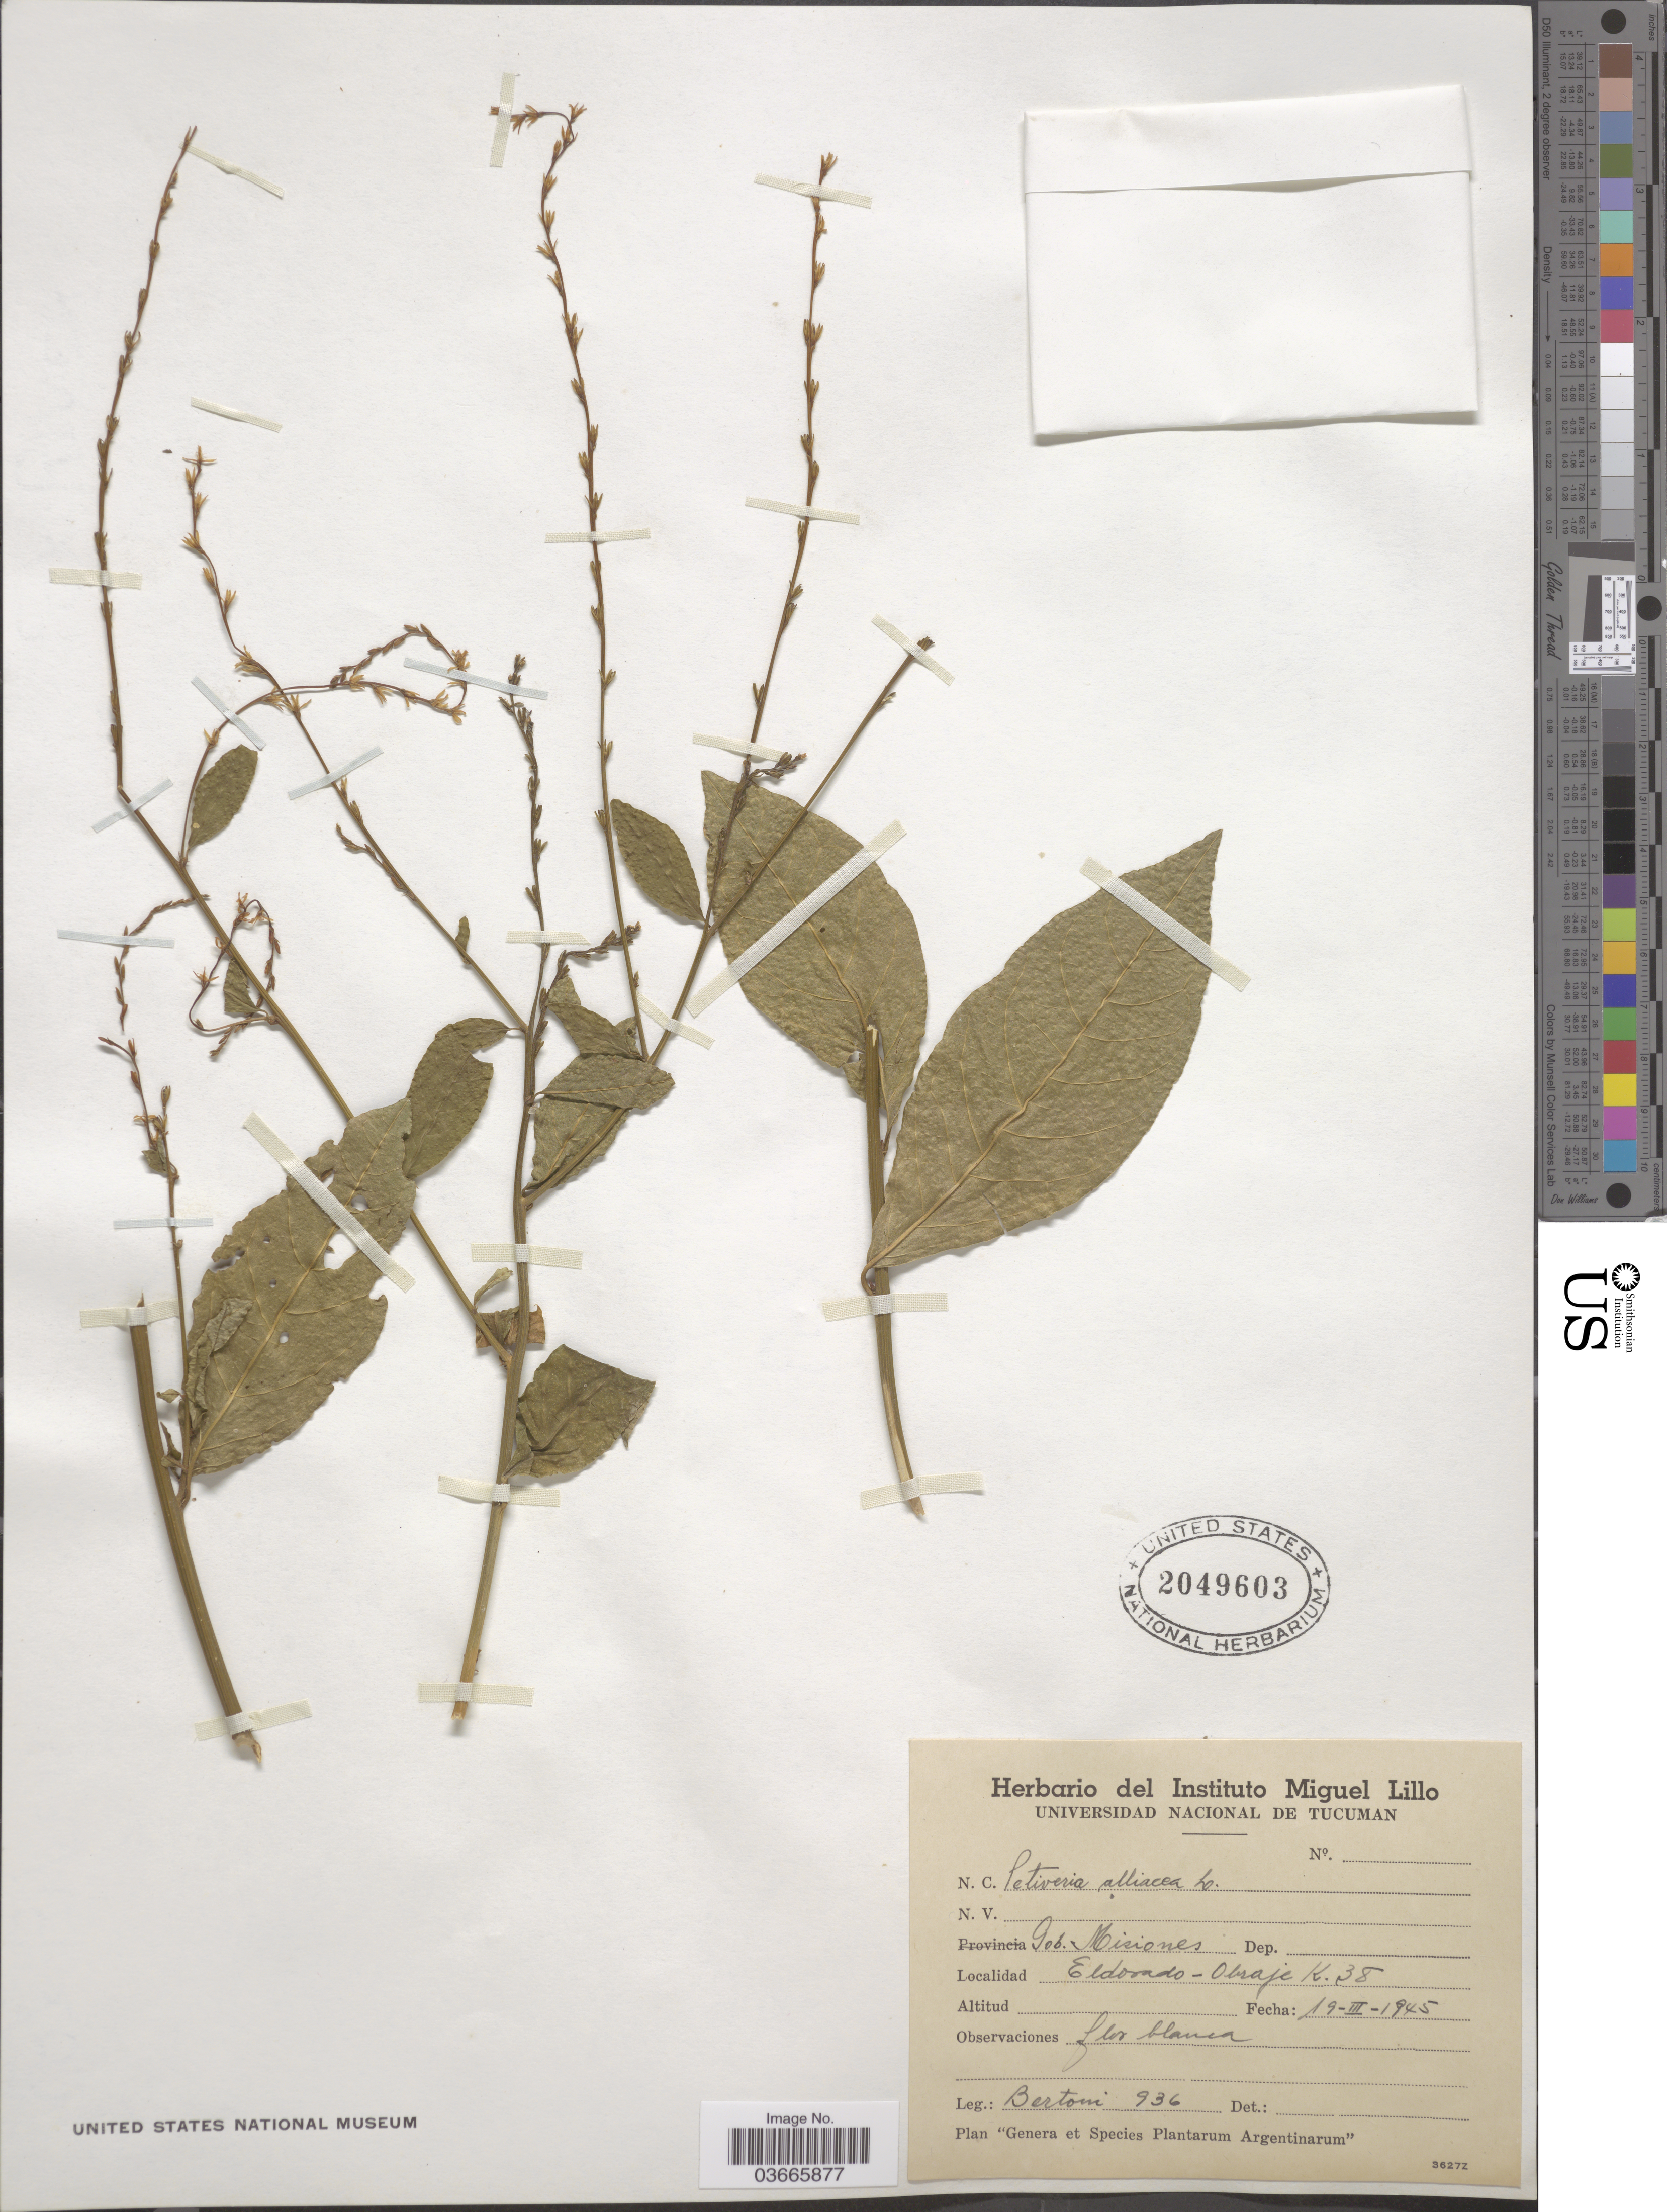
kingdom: Plantae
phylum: Tracheophyta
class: Magnoliopsida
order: Caryophyllales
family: Phytolaccaceae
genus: Petiveria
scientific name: Petiveria alliacea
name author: L.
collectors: -- Bertoni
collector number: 936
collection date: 1945-03-19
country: Argentina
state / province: Misiones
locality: Gob. Misiones. Eldorado-Obraje K. 38.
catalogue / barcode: US 2049603